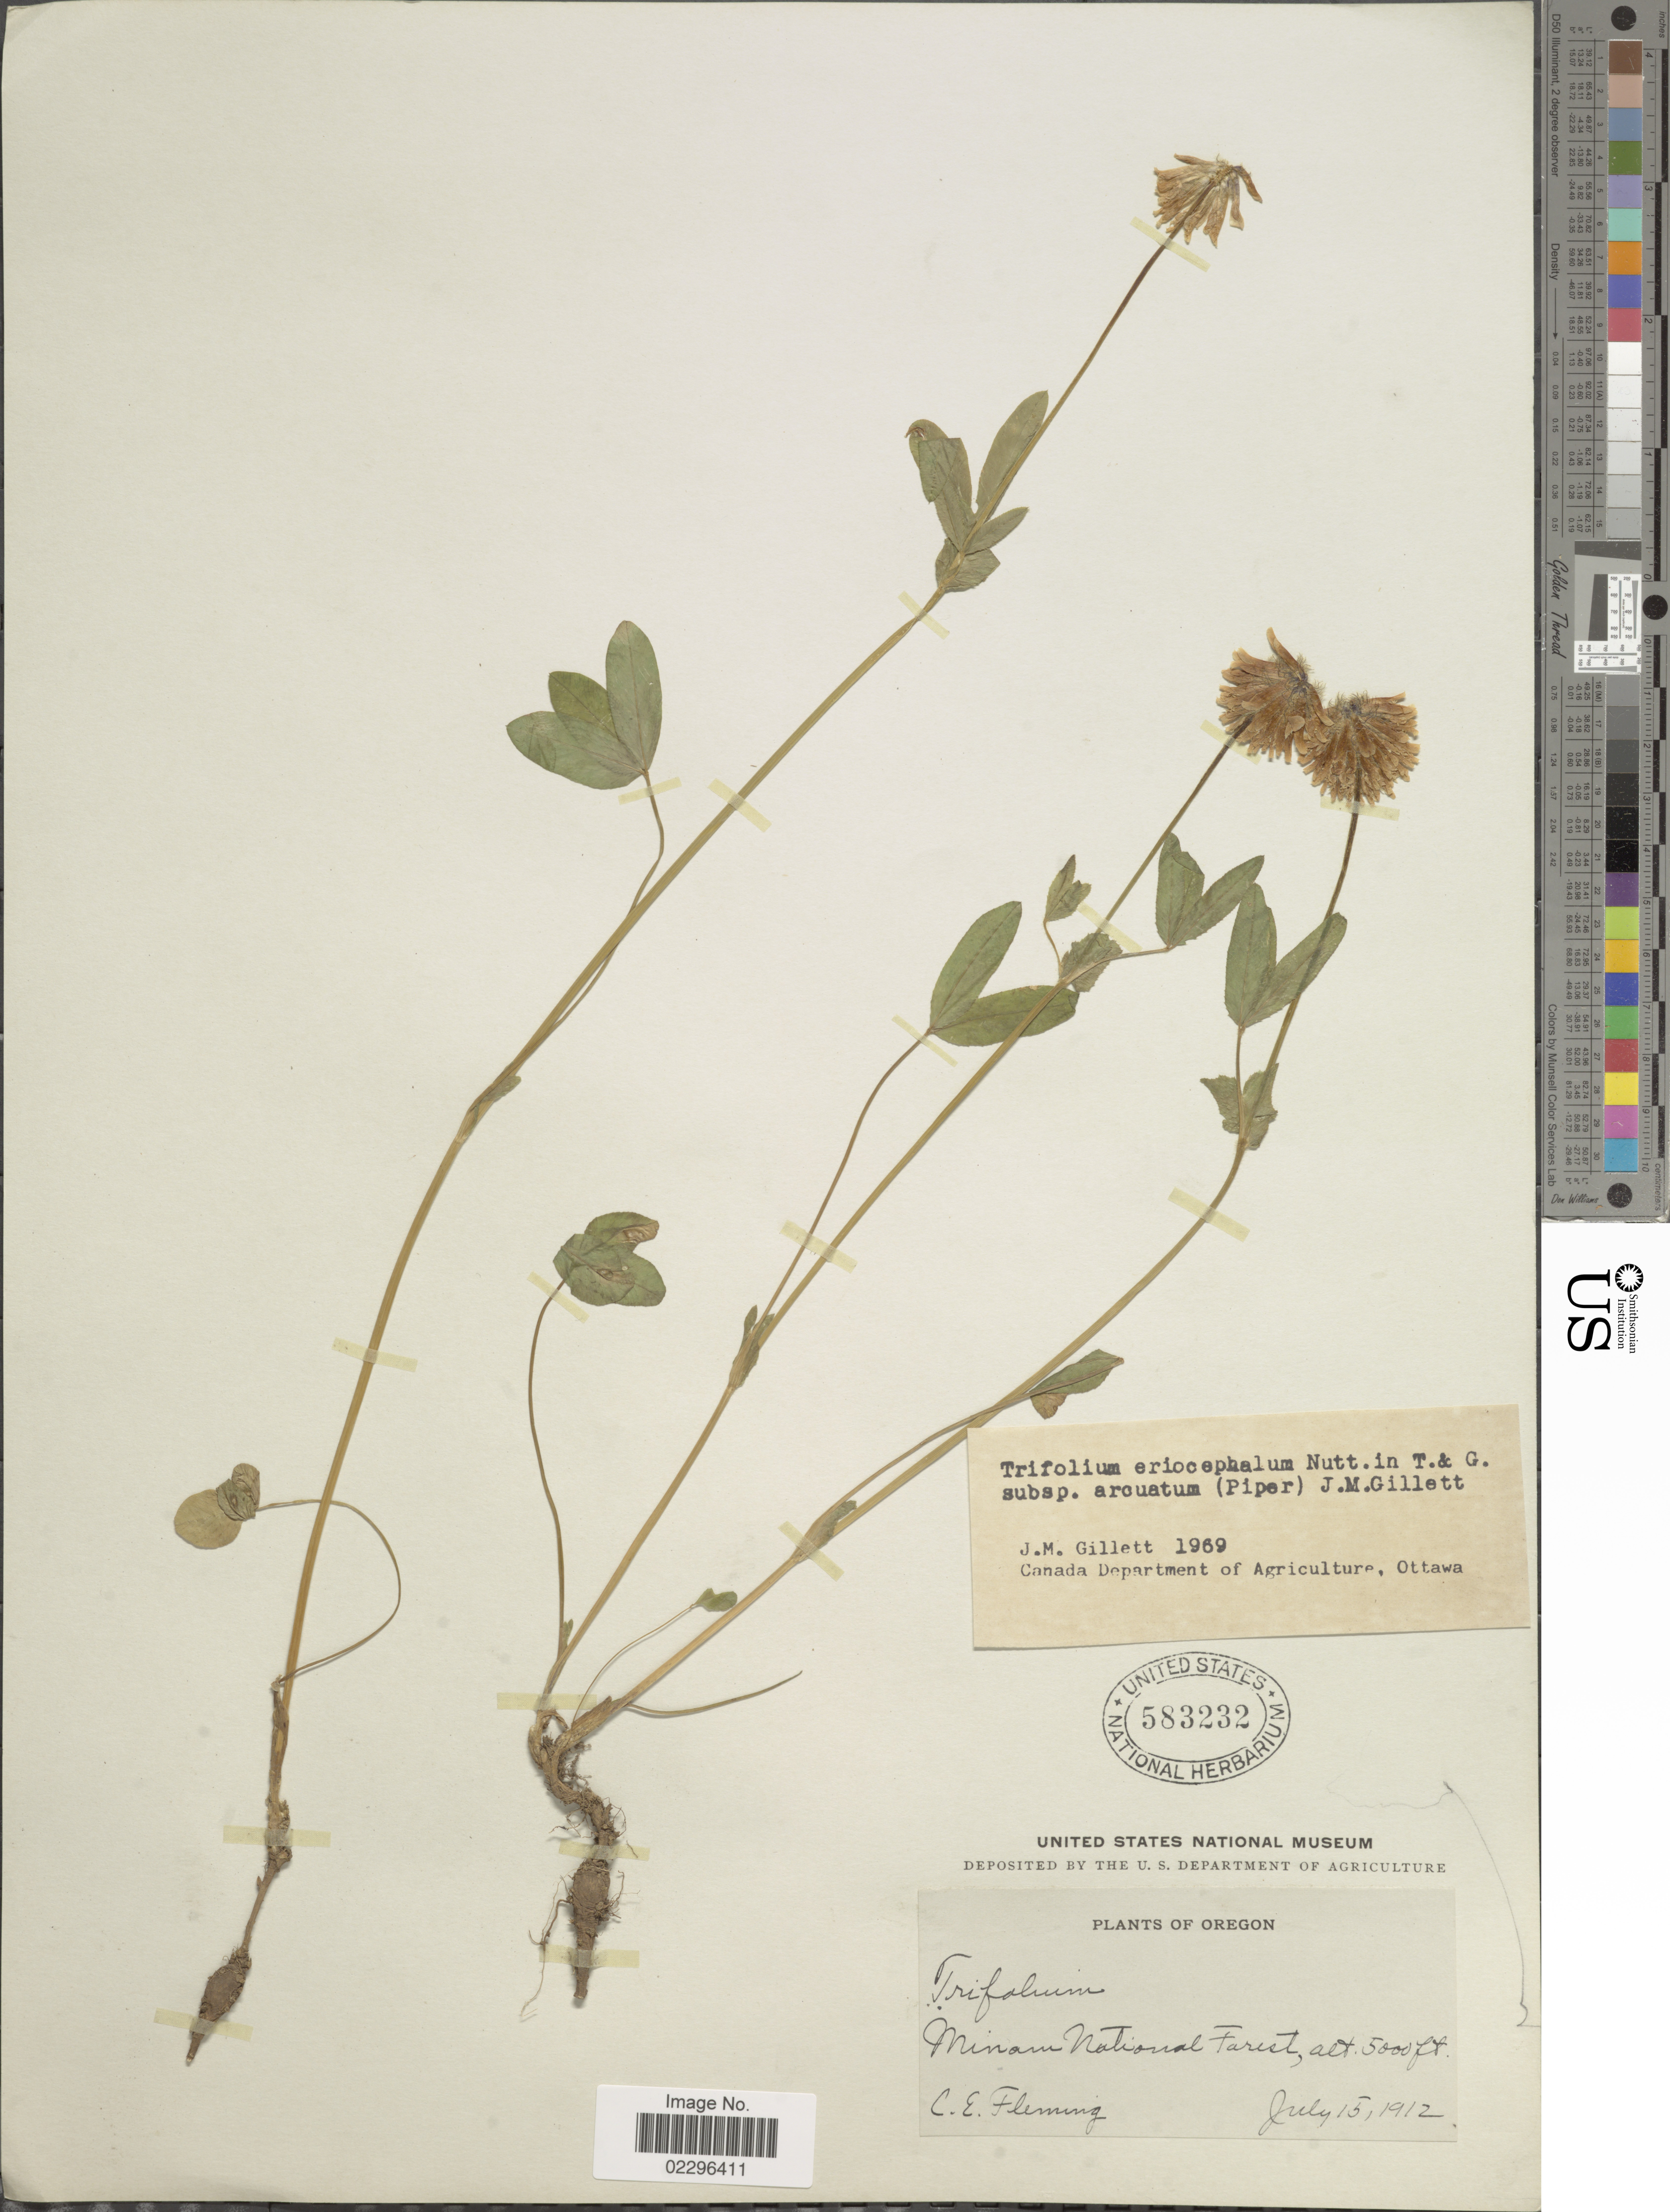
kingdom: Plantae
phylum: Tracheophyta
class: Magnoliopsida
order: Fabales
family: Fabaceae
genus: Trifolium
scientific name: Trifolium eriocephalum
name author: Nutt.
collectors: C. Fleming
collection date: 1912-07-15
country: United States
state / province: Oregon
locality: Minam National Forest.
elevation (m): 1524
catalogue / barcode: US 583232